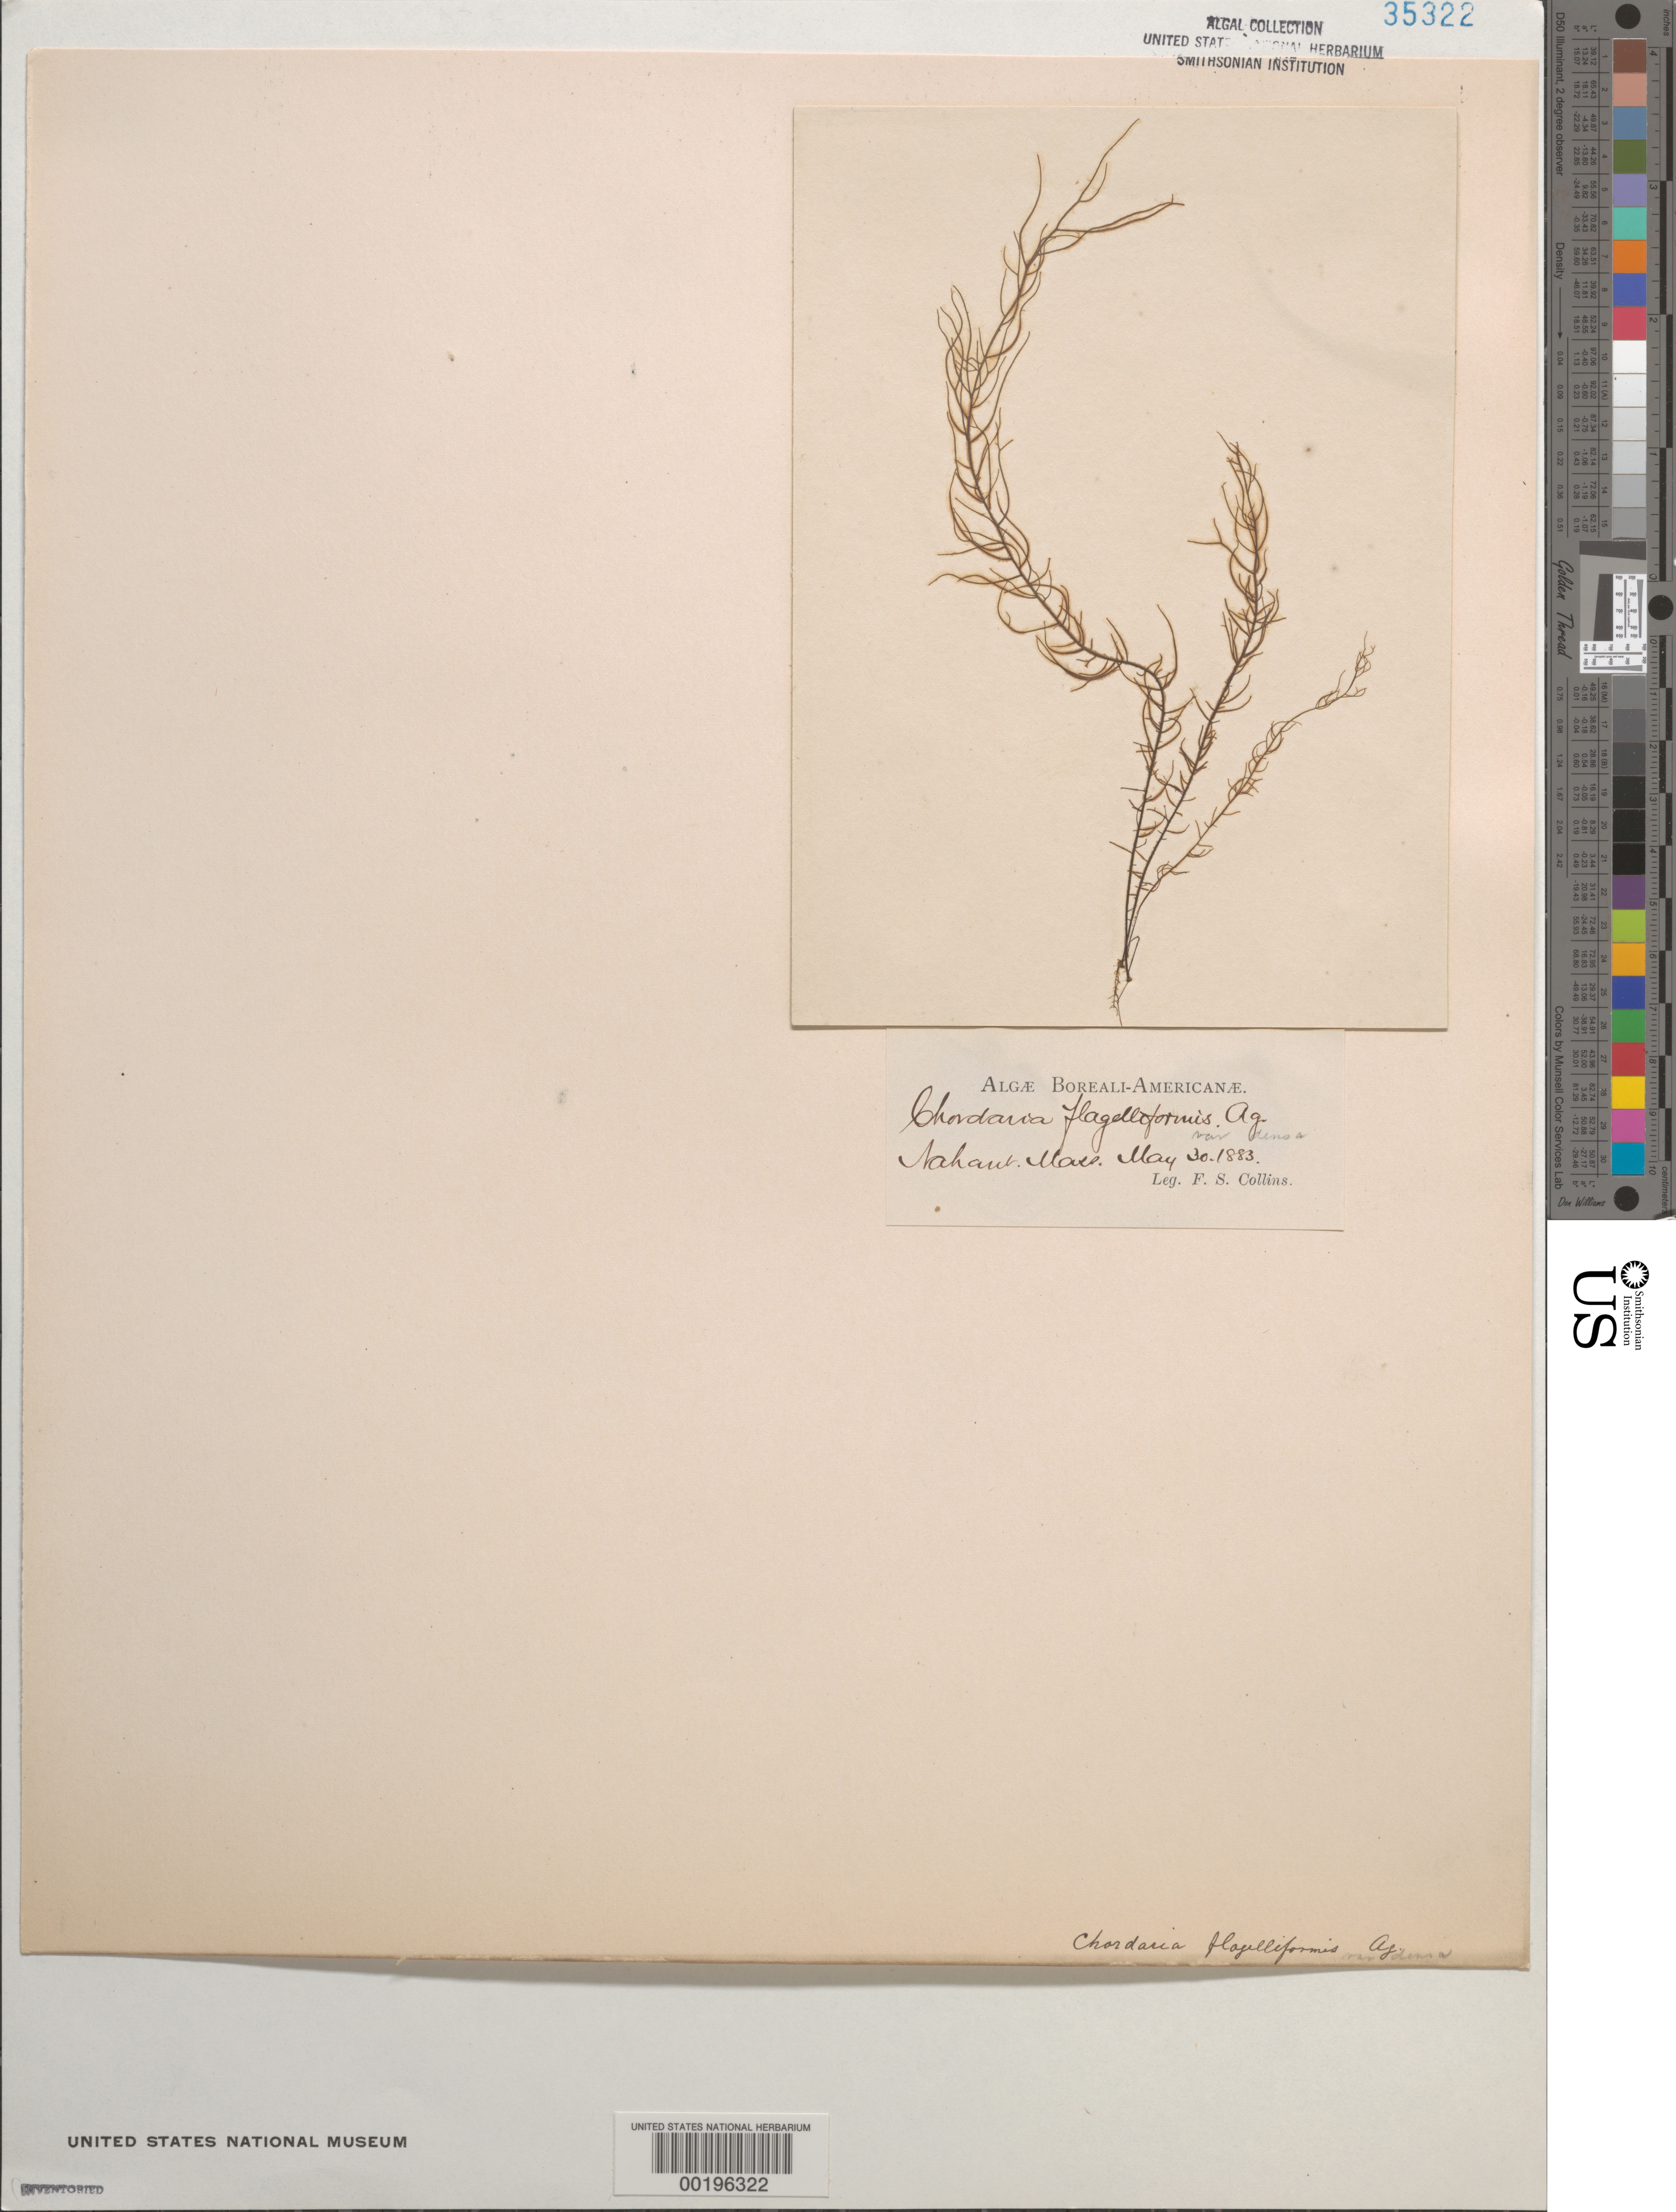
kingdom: Chromista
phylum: Ochrophyta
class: Phaeophyceae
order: Ectocarpales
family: Chordariaceae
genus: Chordaria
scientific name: Chordaria flagelliformis var. densa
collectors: F. Collins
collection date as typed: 30 May 1883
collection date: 1883-05-30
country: United States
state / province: Massachusetts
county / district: Essex County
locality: Nahant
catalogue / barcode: US 35322